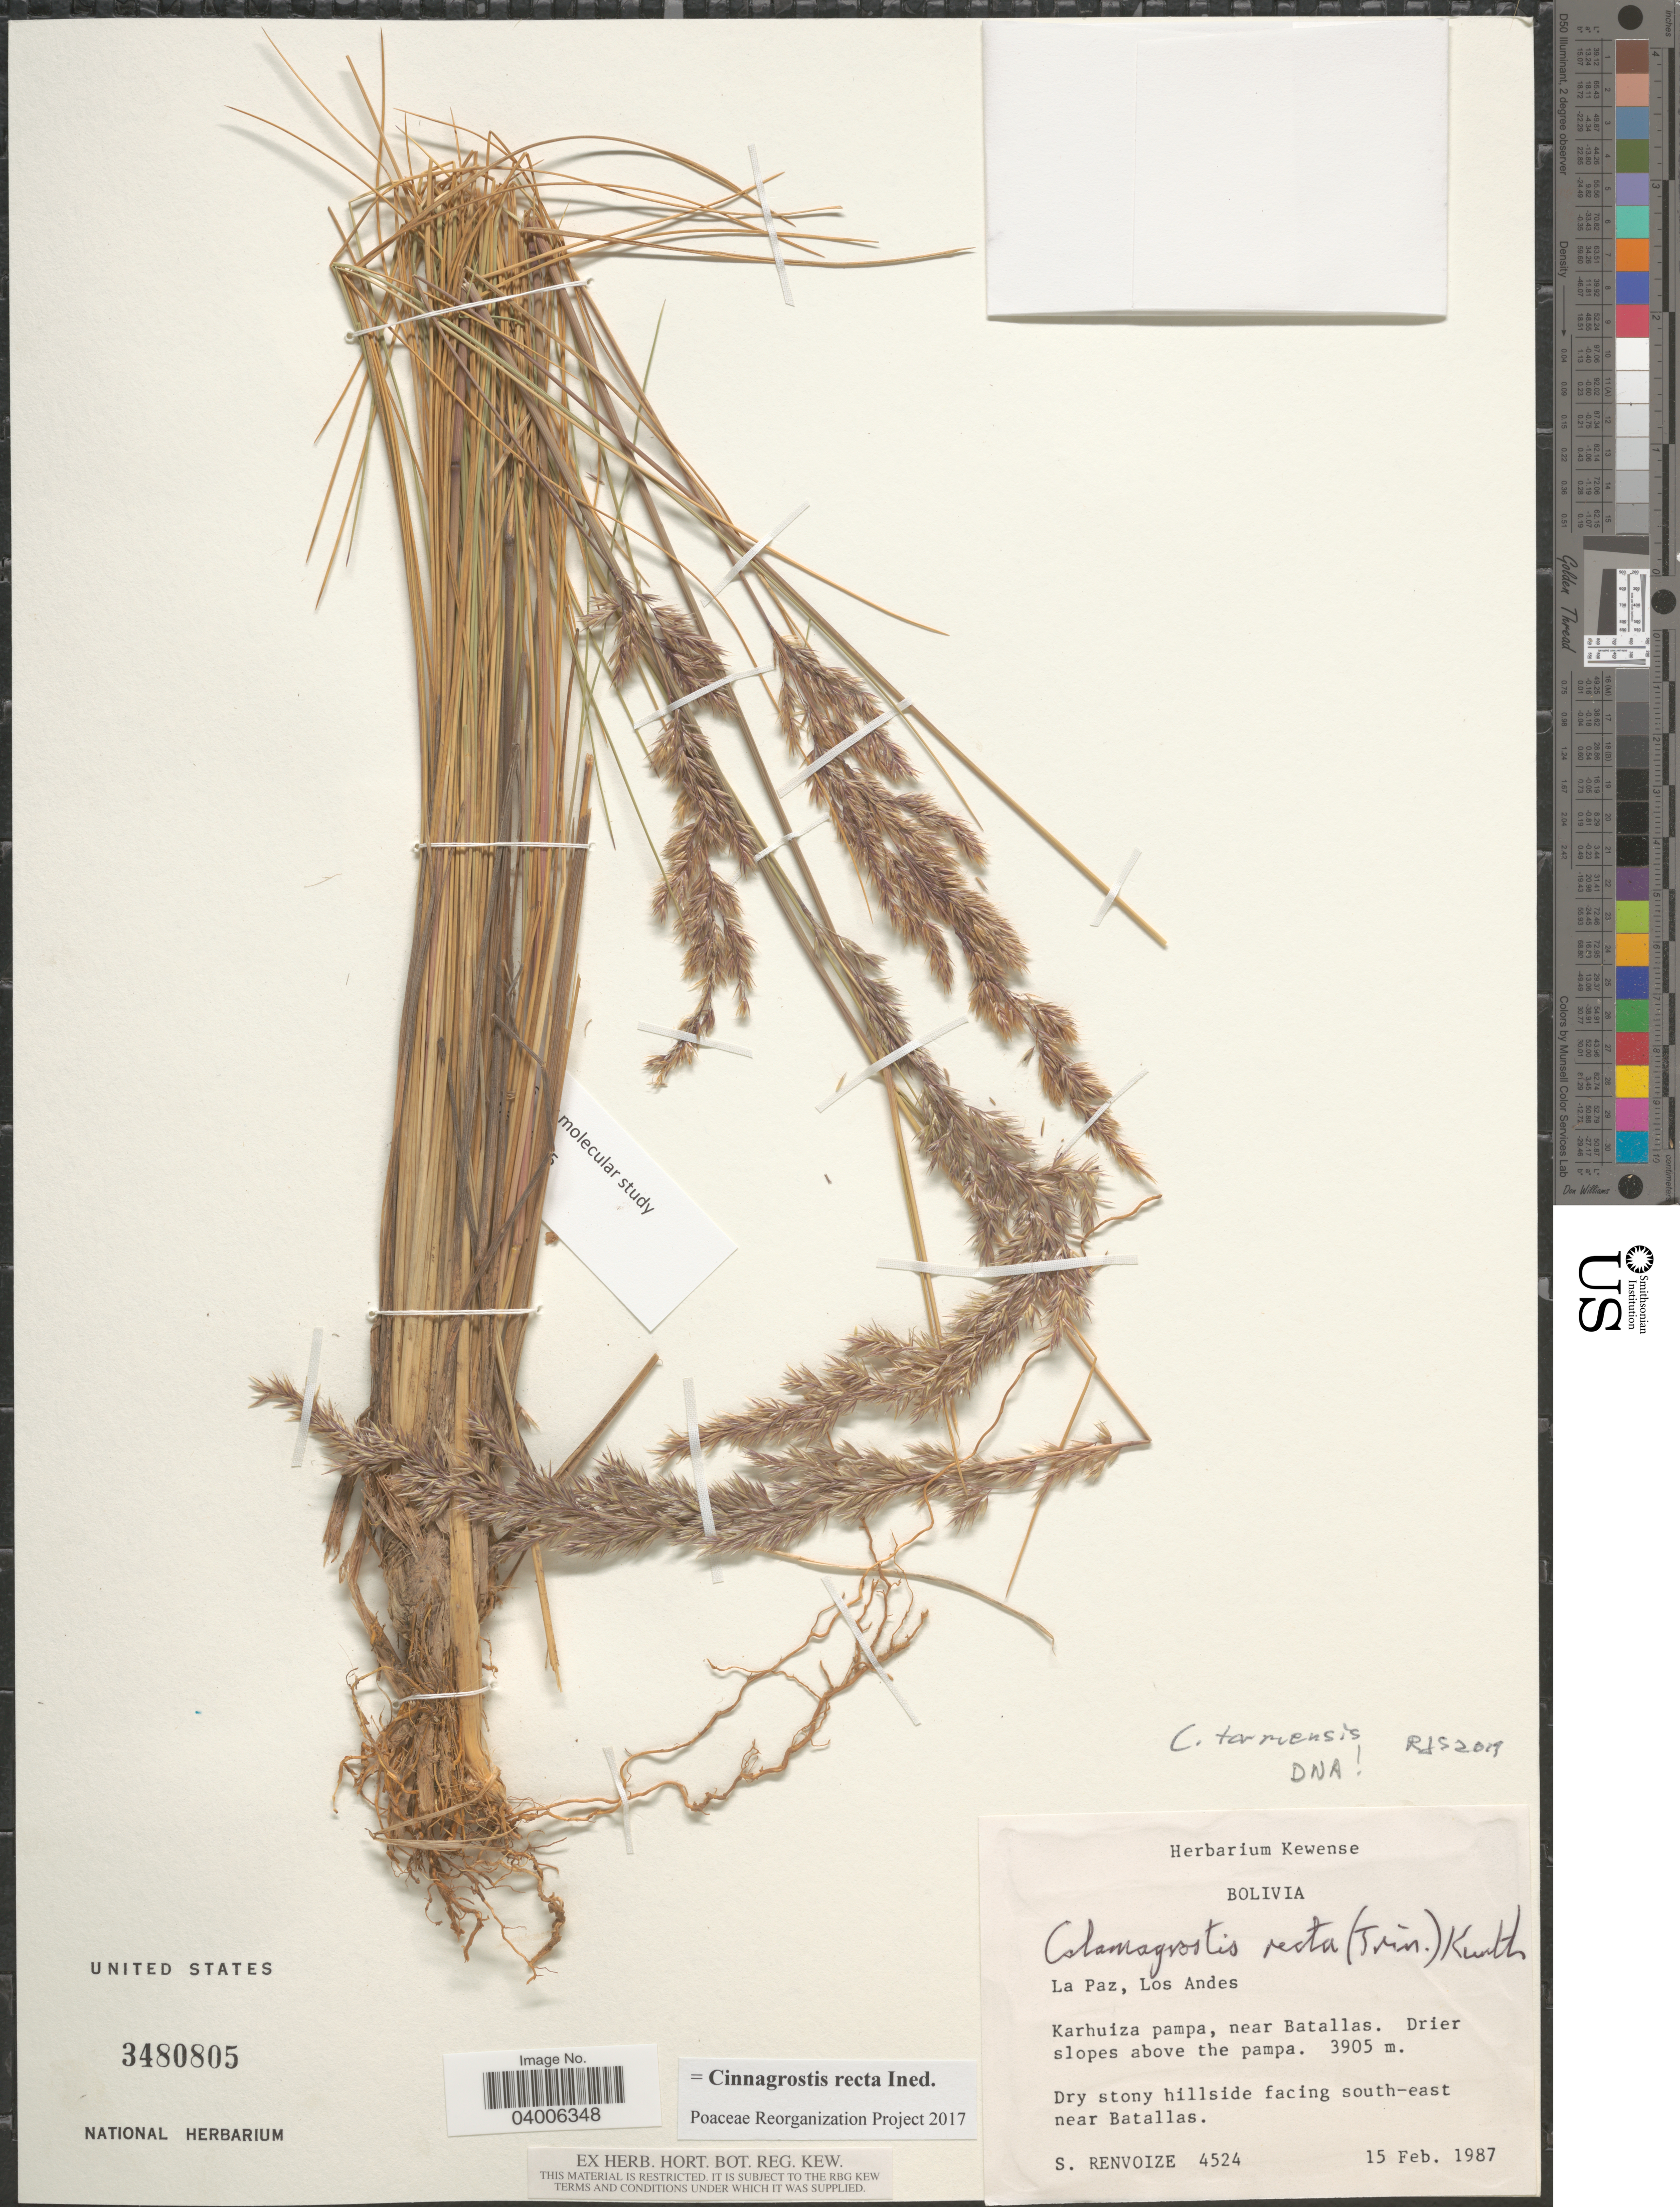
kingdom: Plantae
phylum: Tracheophyta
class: Liliopsida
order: Poales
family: Poaceae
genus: Cinnagrostis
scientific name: Cinnagrostis tarmensis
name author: (Pilg.) P.M. Peterson et al.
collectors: S. A. Renvoize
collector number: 4524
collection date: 1987-02-15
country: Bolivia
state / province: La Paz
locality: Los Andes. Karhuiza pampa, near Batallas. Drier slopes above the pampa. Dry stony hillside facing south-east near Batallas.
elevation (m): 3905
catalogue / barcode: US 3480805